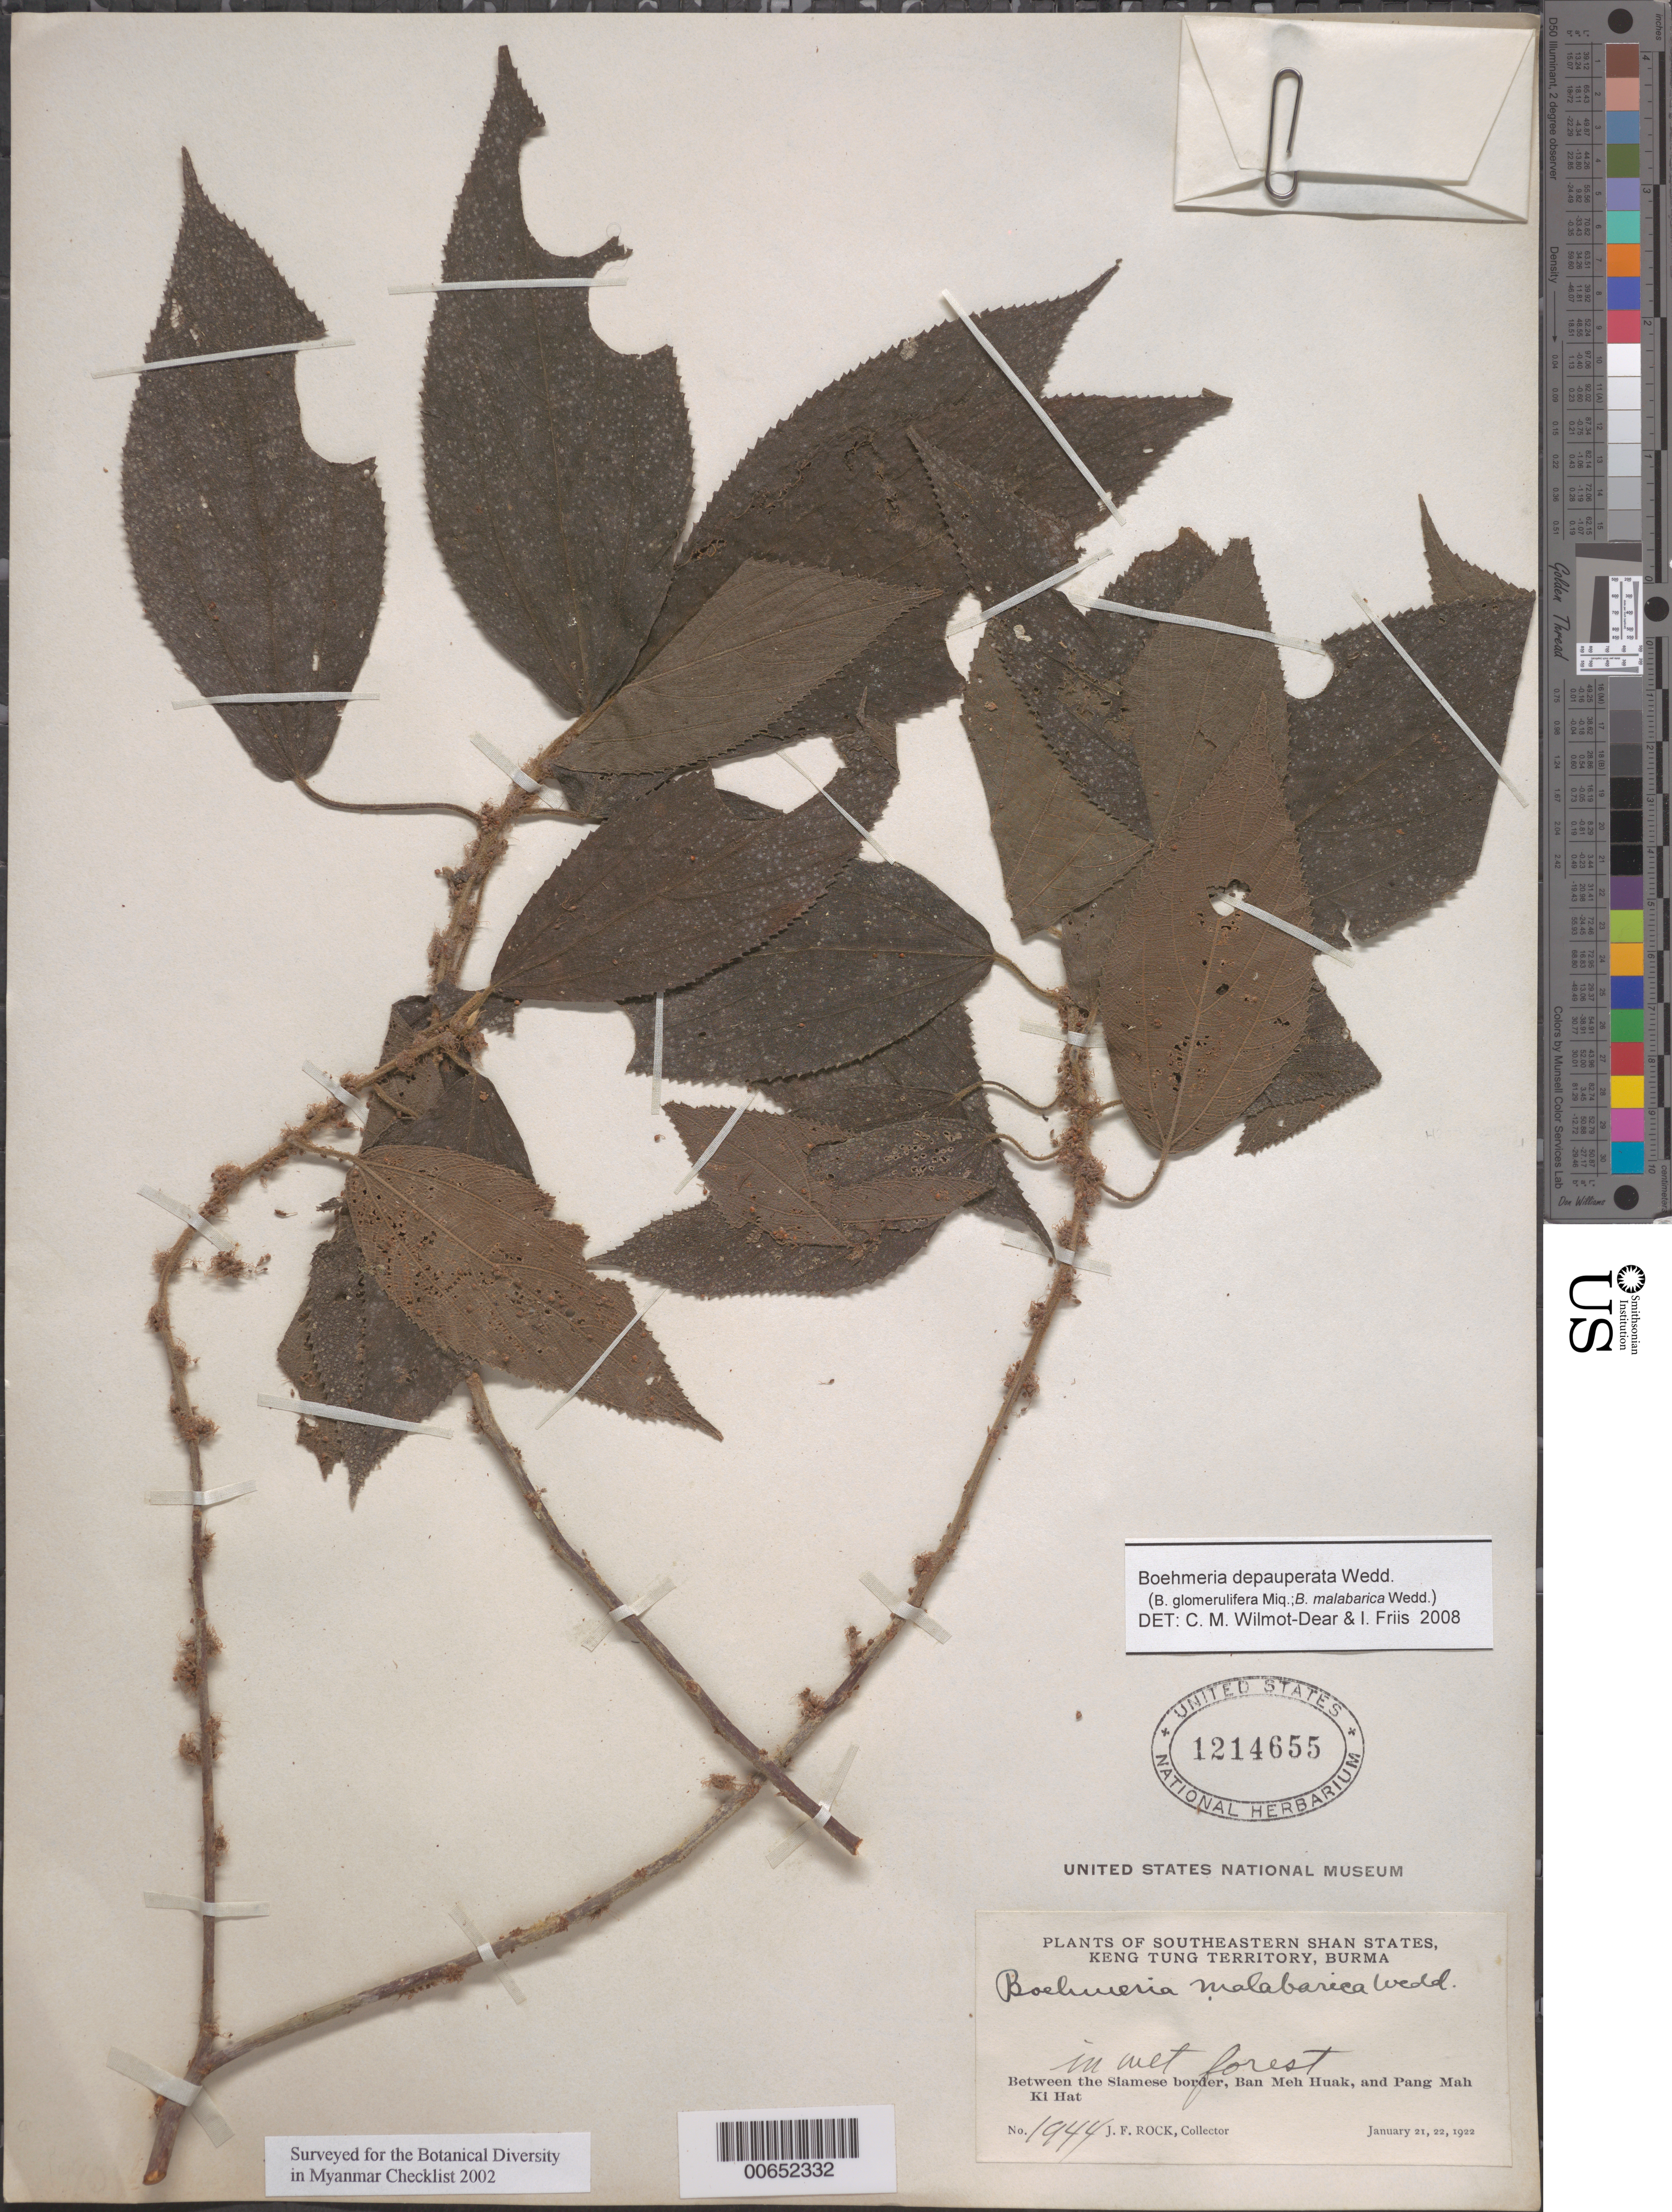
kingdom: Plantae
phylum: Tracheophyta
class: Magnoliopsida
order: Rosales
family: Urticaceae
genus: Boehmeria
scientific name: Boehmeria depauperata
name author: Wedd.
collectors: J. F. Rock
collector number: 1944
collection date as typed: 21 Jan 1922 and 22 Jan 1922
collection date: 1922-01-21,1922-01-22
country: Myanmar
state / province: Shan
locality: Keng Tung Territory, between the Siamese border, Ban meh Huak and Pang Mah Ki Hat.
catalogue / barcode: US 1214655